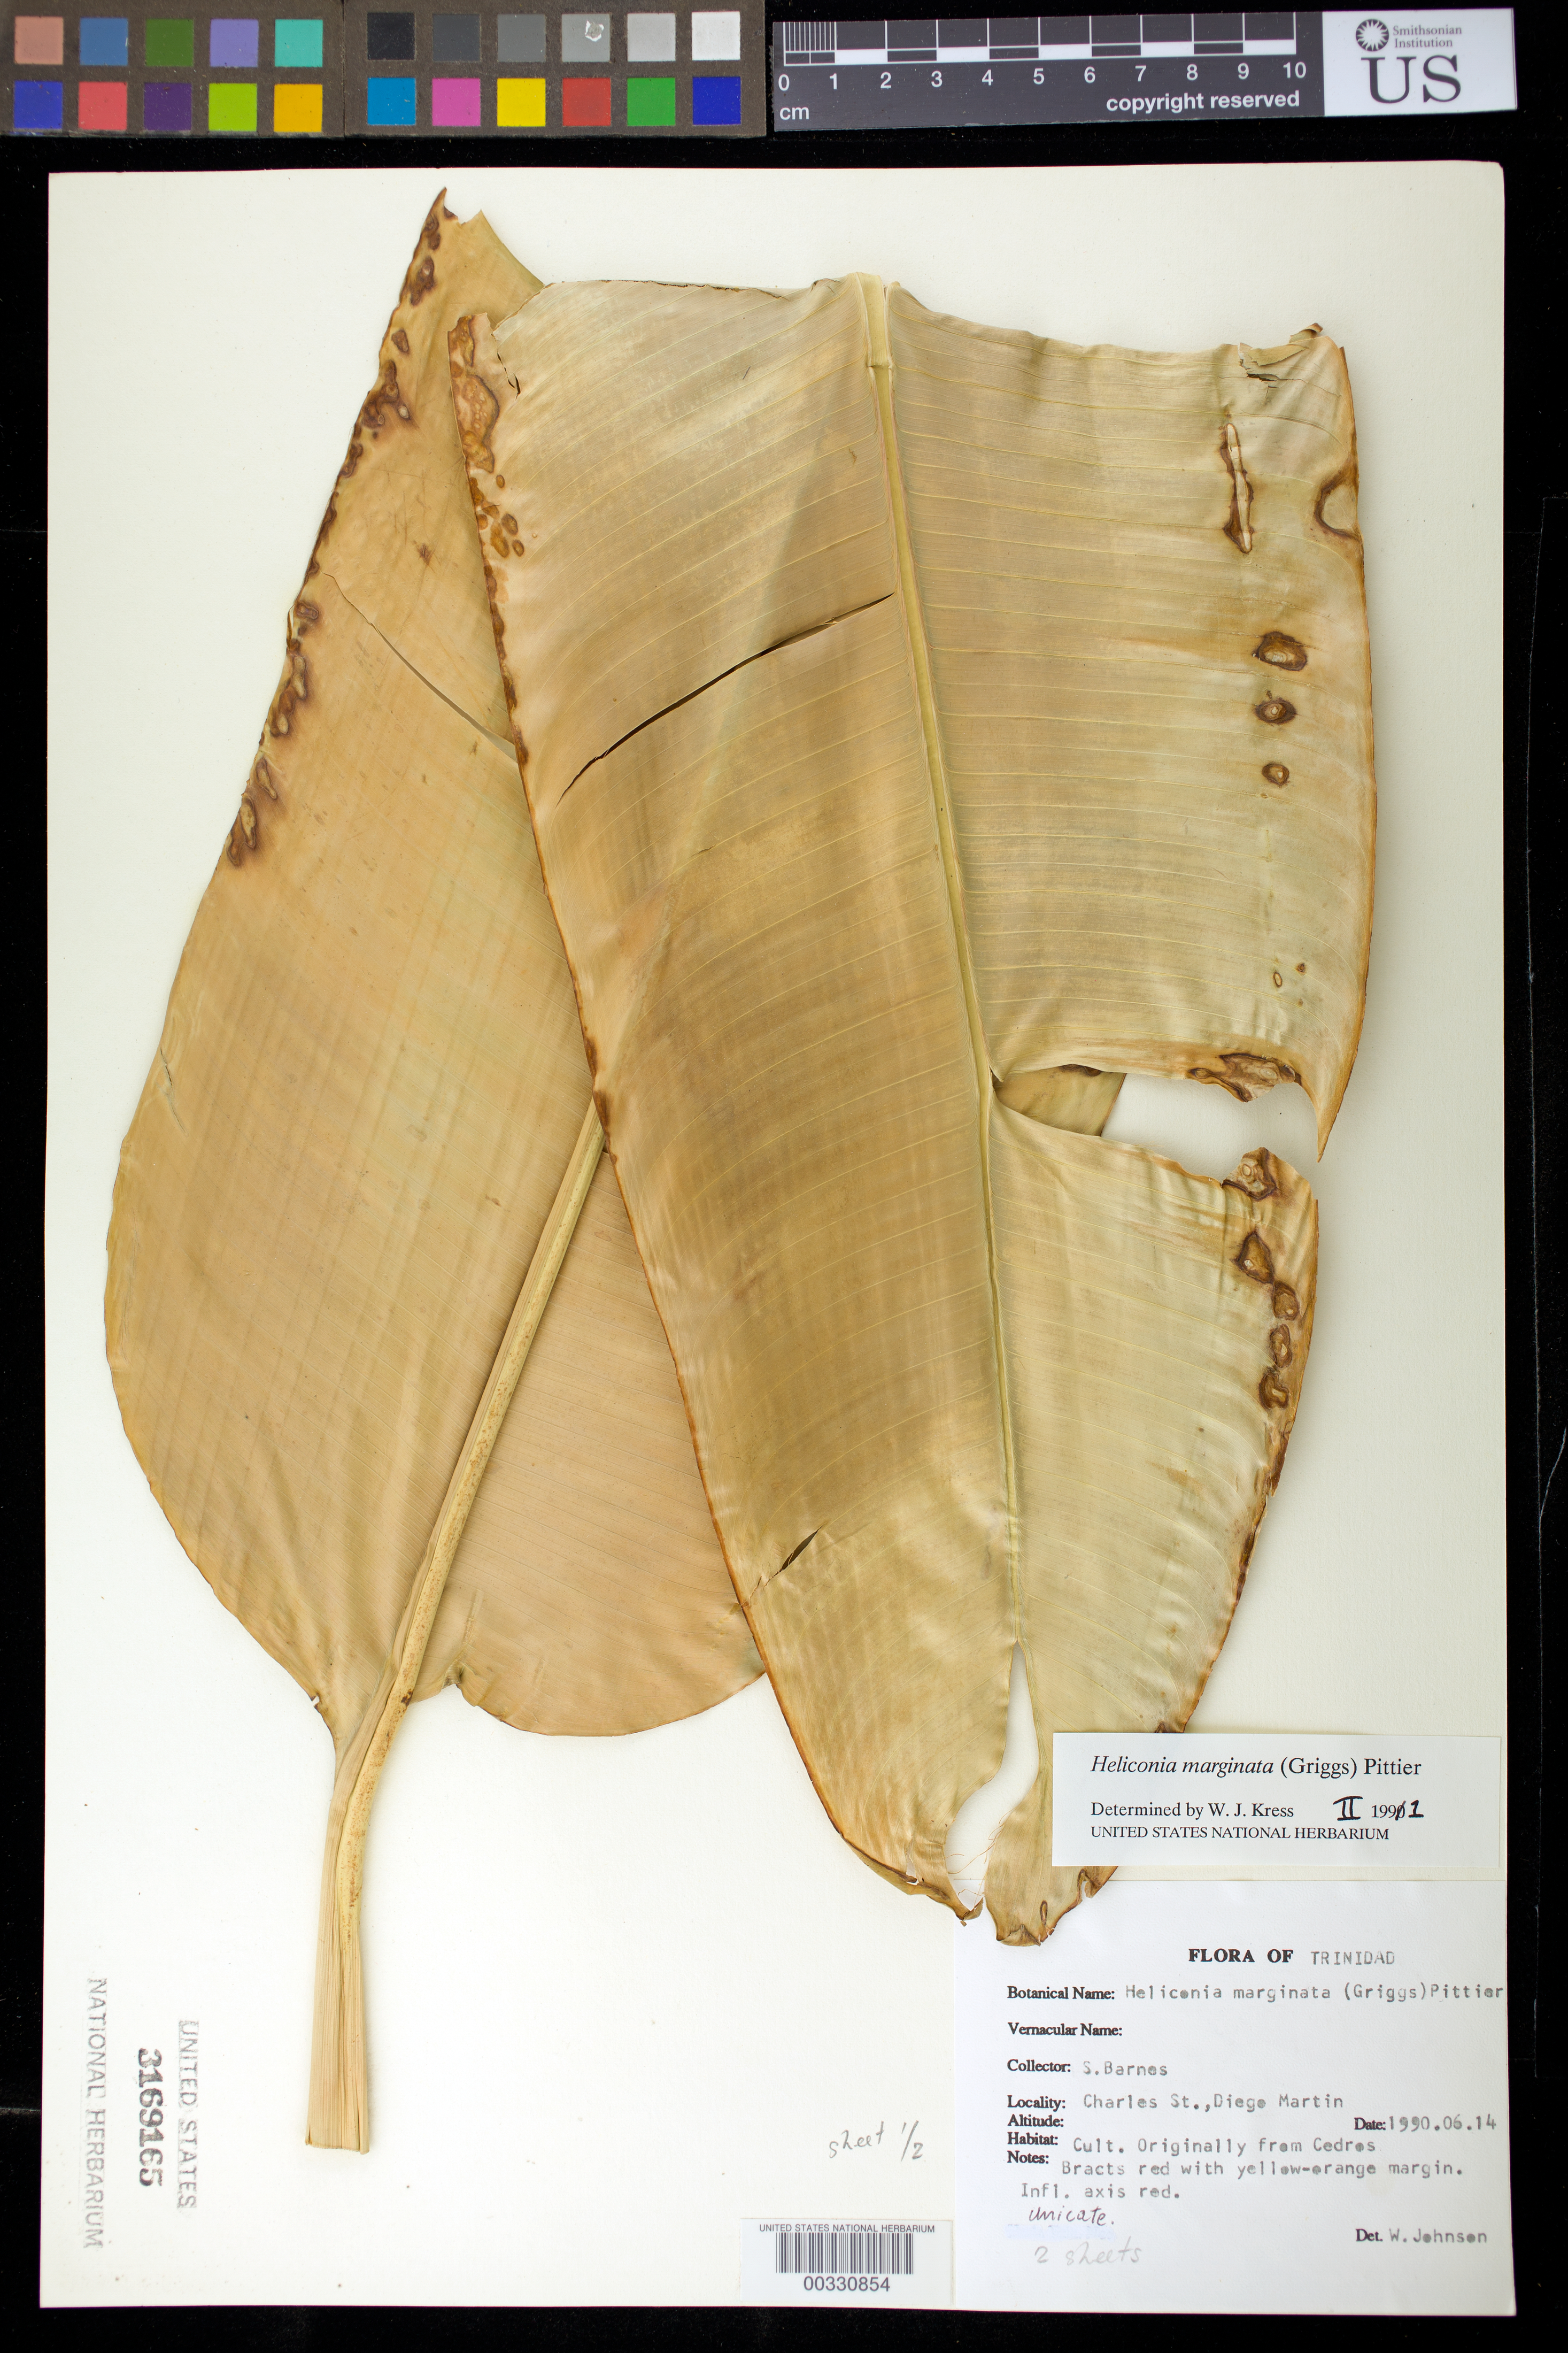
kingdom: Plantae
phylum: Tracheophyta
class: Liliopsida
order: Zingiberales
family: Heliconiaceae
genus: Heliconia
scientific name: Heliconia marginata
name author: (R.F. Griggs) Pittier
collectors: S. Barnes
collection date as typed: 14 Jun 1990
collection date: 1990-06-14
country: Trinidad and Tobago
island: Trinidad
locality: Cedros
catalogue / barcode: US 3169165